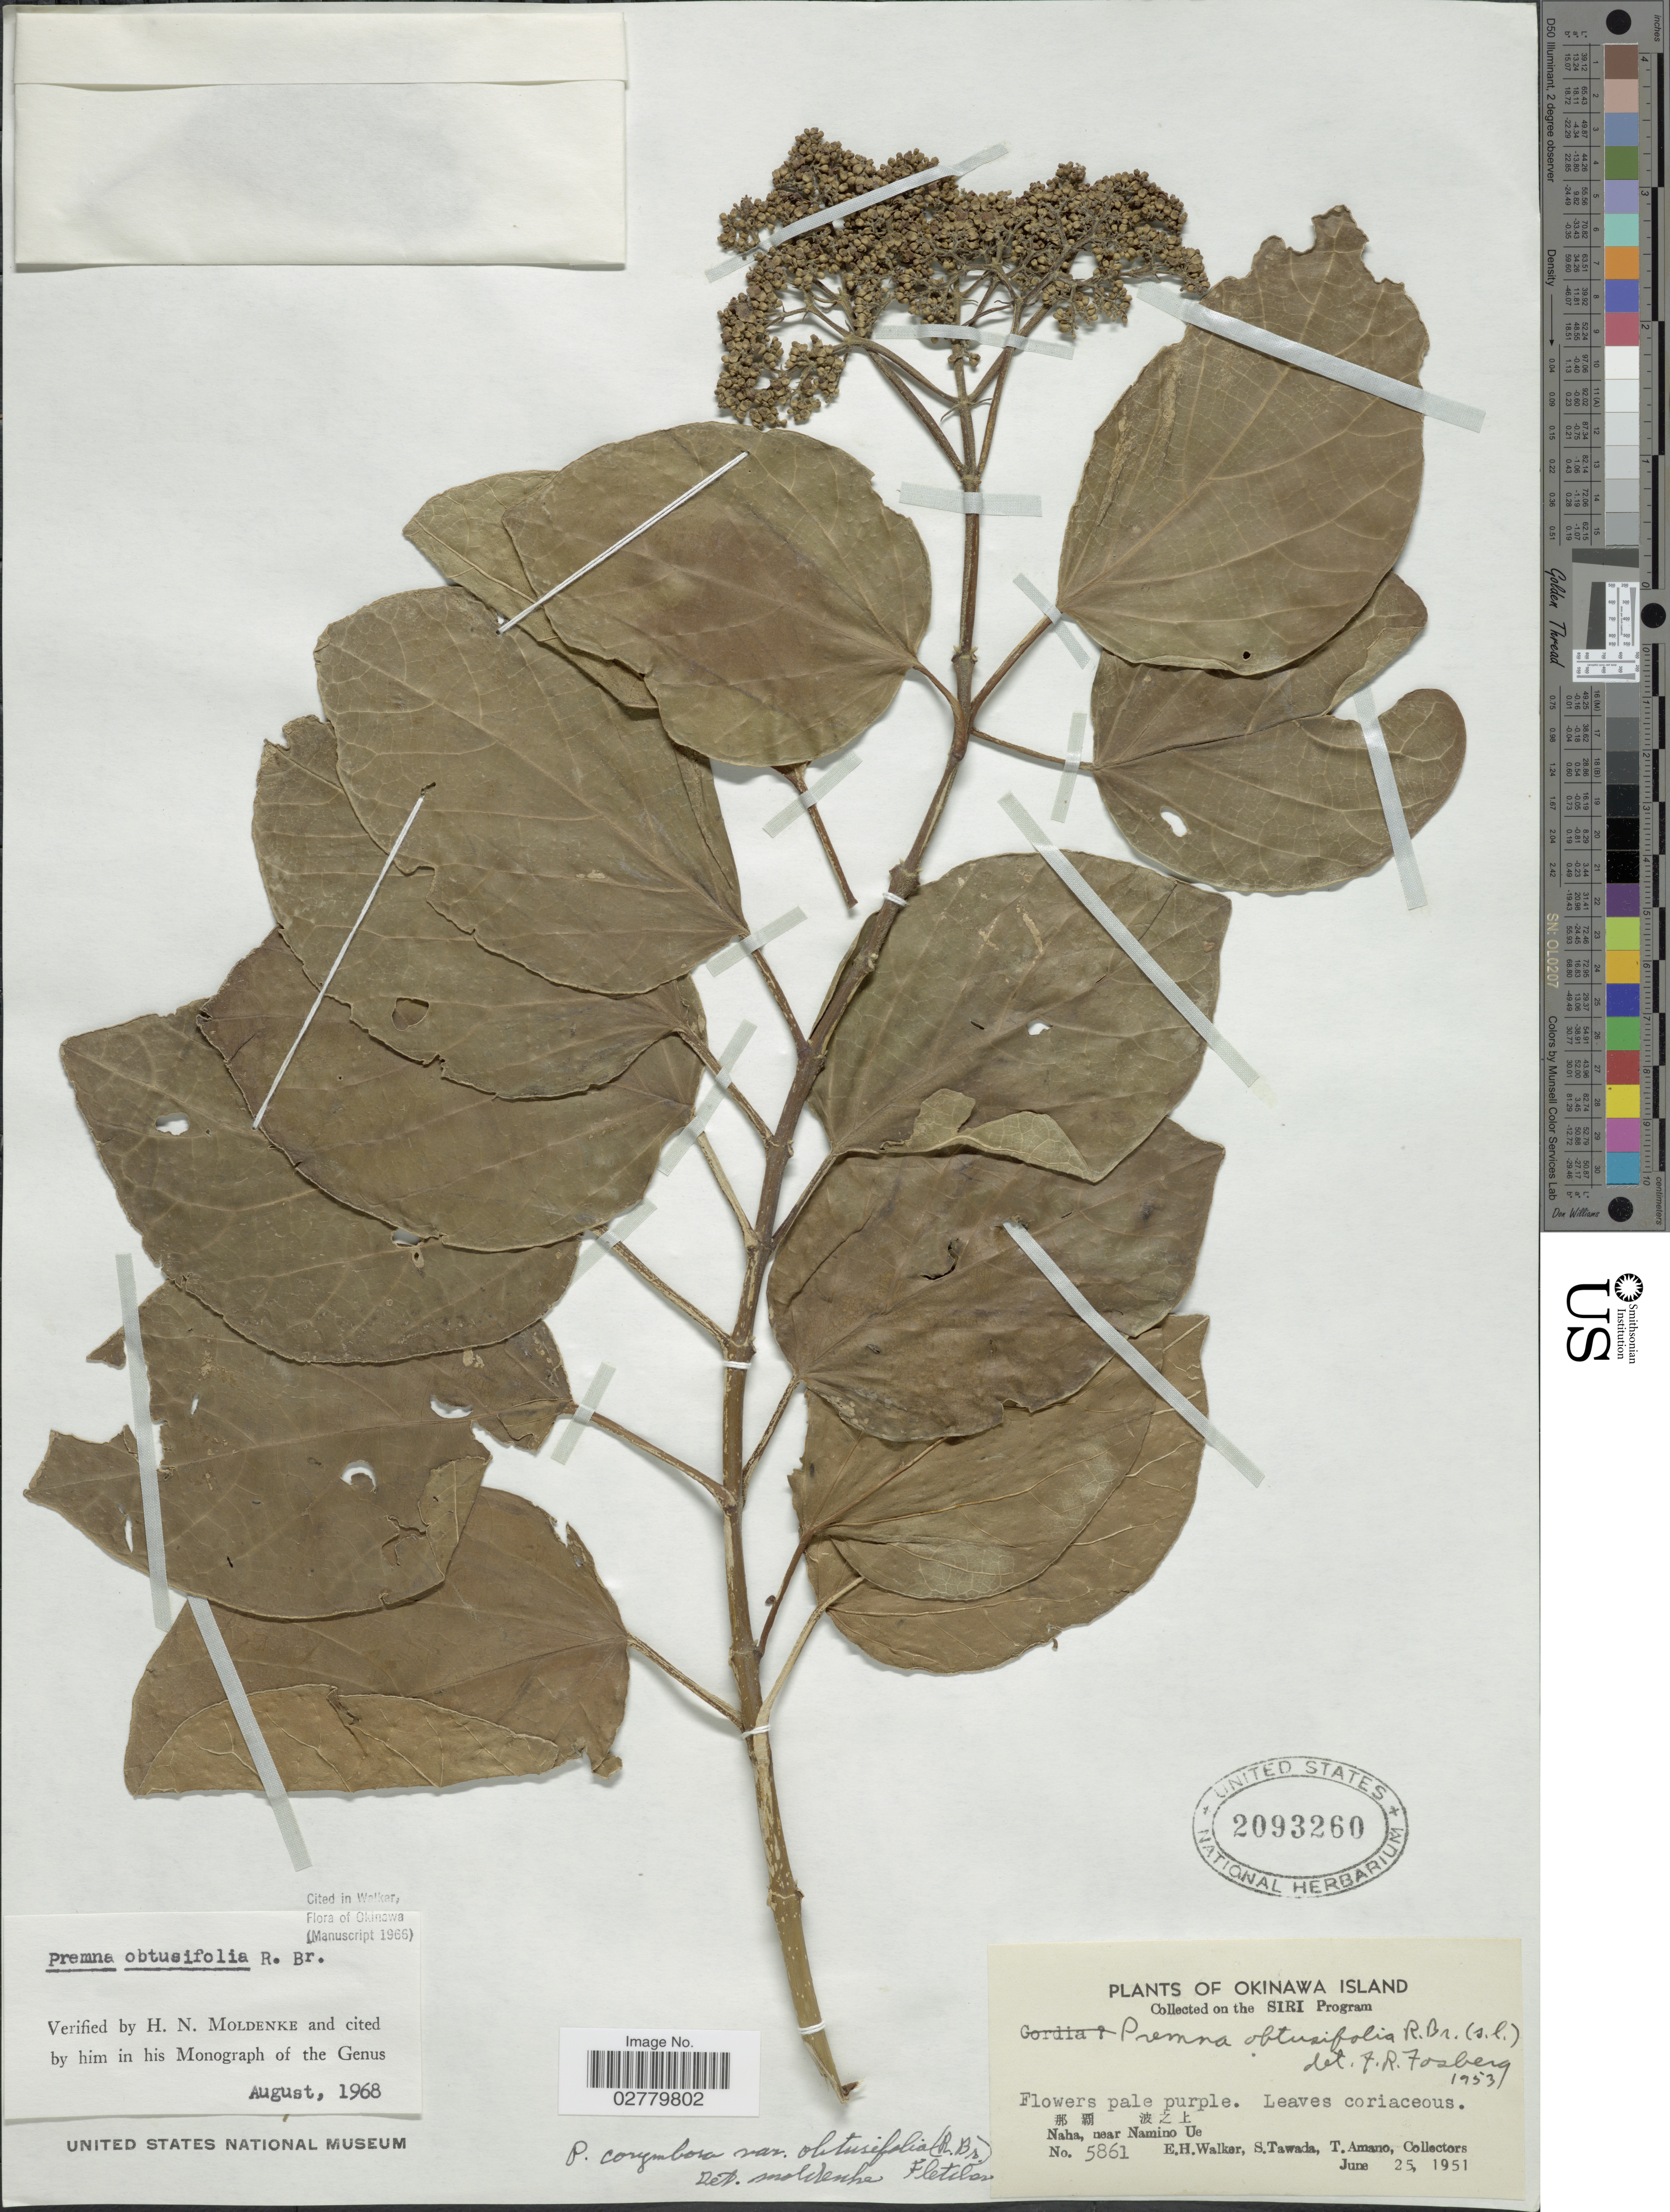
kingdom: Plantae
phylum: Tracheophyta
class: Magnoliopsida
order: Lamiales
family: Lamiaceae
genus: Premna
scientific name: Premna obtusifolia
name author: R. Br.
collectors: E. H. Walker, S. Tawada & T. Amano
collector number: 5861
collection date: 1951-06-25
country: Japan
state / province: Okinawa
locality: Okinawa Island. X. Naha, near Namino Ue.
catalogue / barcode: US 2093260